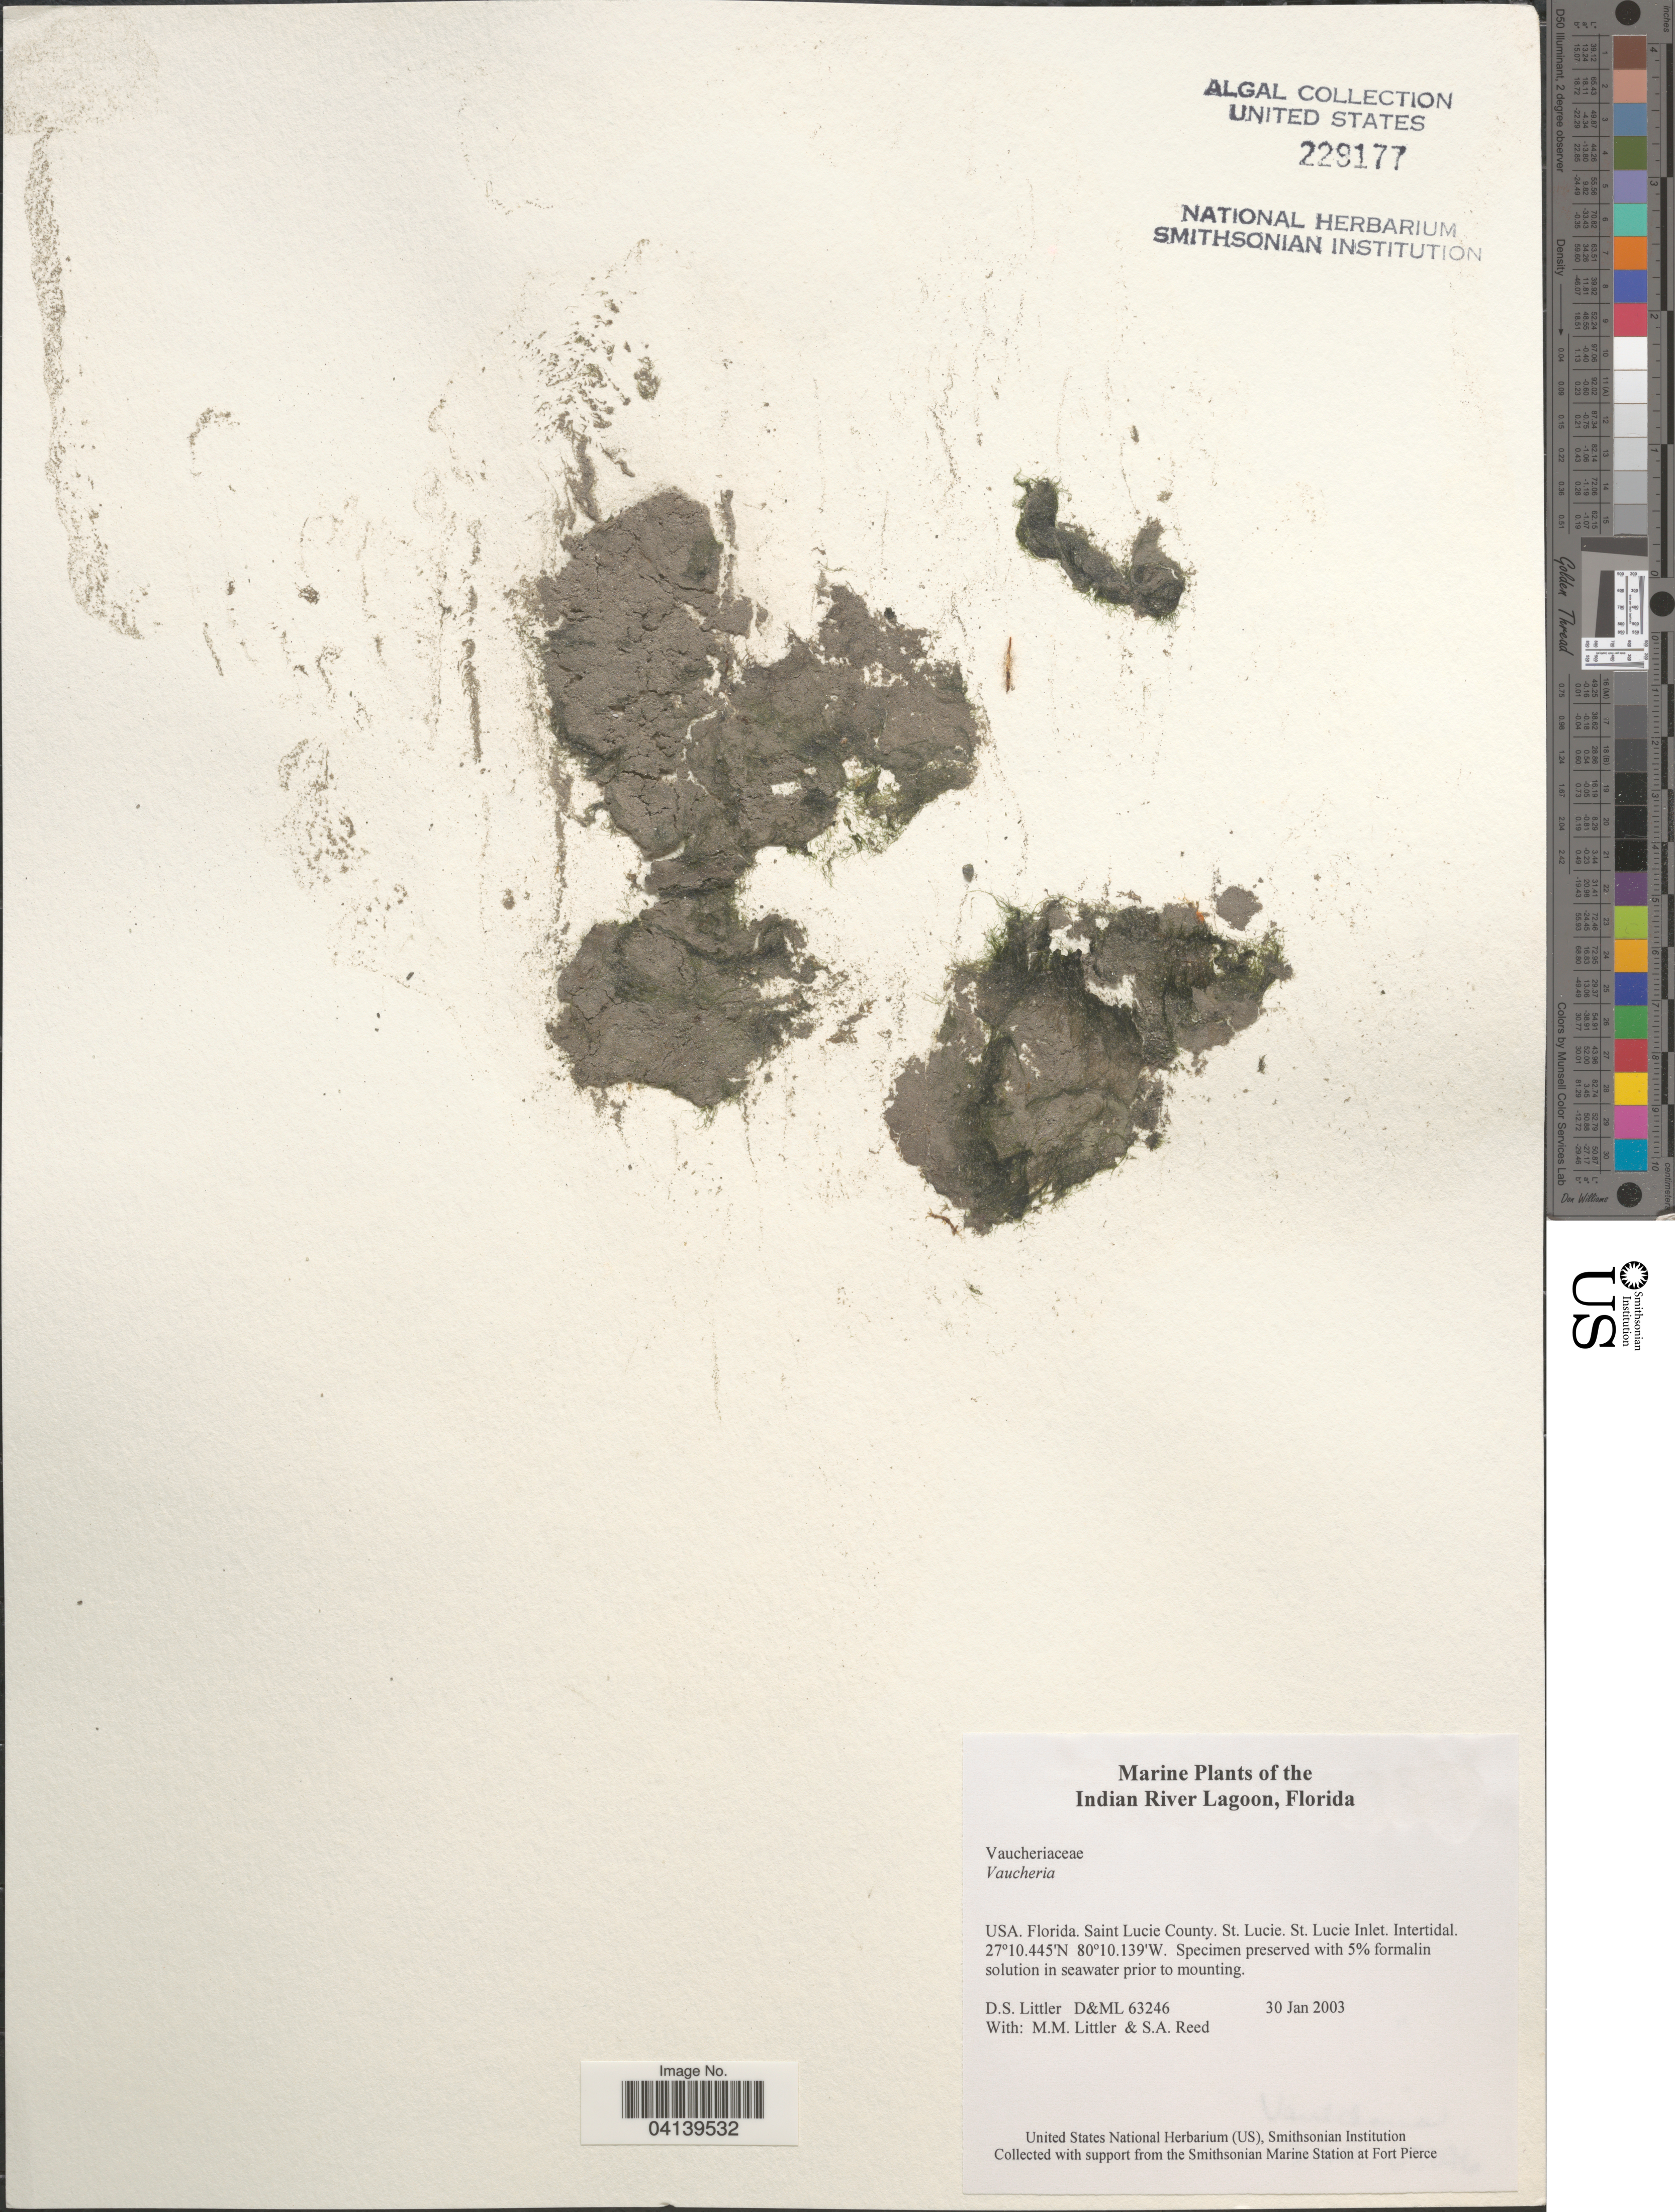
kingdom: Chromista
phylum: Ochrophyta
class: Xanthophyceae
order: Vaucheriales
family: Vaucheriaceae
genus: Vaucheria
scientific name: Vaucheria sp.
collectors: D. S. Littler & S. Reed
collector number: D&ML63246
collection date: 2003-01-30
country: United States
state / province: Florida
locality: Indian River Lagoon. Saint Lucie County. St. Lucie. St. Lucie Inlet.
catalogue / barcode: US 229177